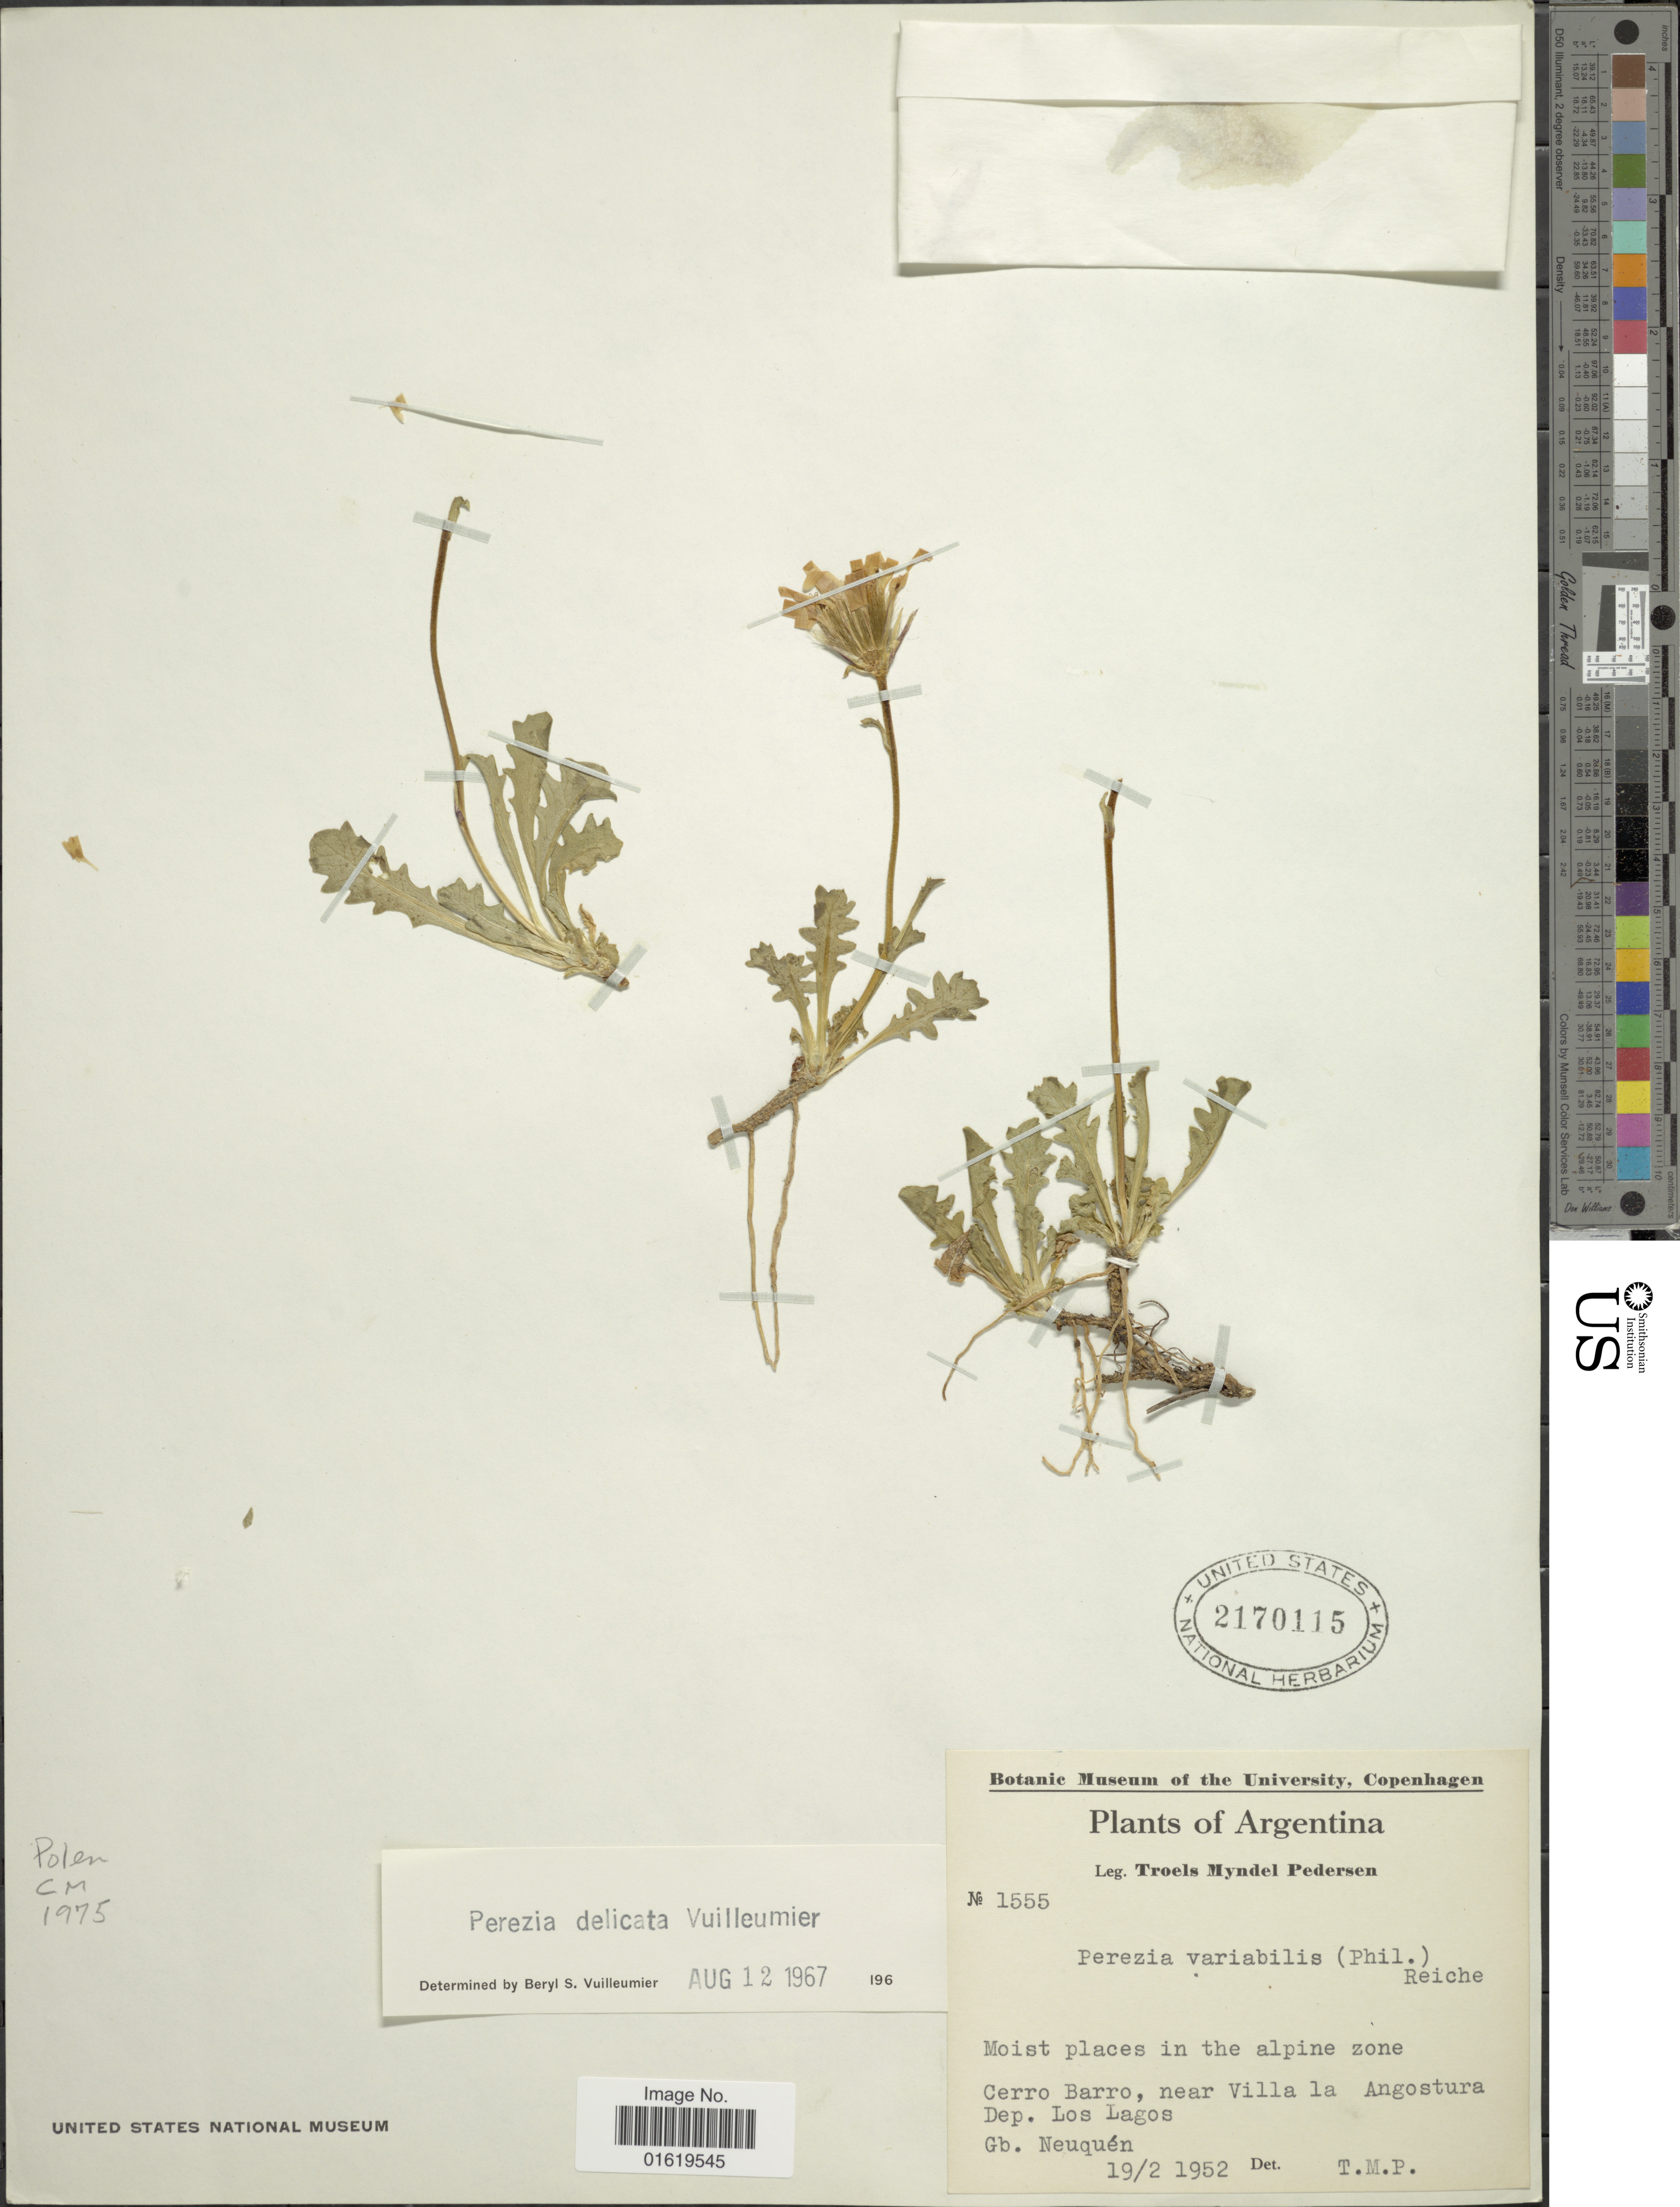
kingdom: Plantae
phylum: Tracheophyta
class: Magnoliopsida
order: Asterales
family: Asteraceae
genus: Perezia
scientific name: Perezia delicata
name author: Vuilleumier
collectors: T. Pederson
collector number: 1555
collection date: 1952-02-19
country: Argentina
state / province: Neuquen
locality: Cerro Barro, near Villa la Angostura. Dep. Los Lagos. Gb. Neuquén.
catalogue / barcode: US 2170115